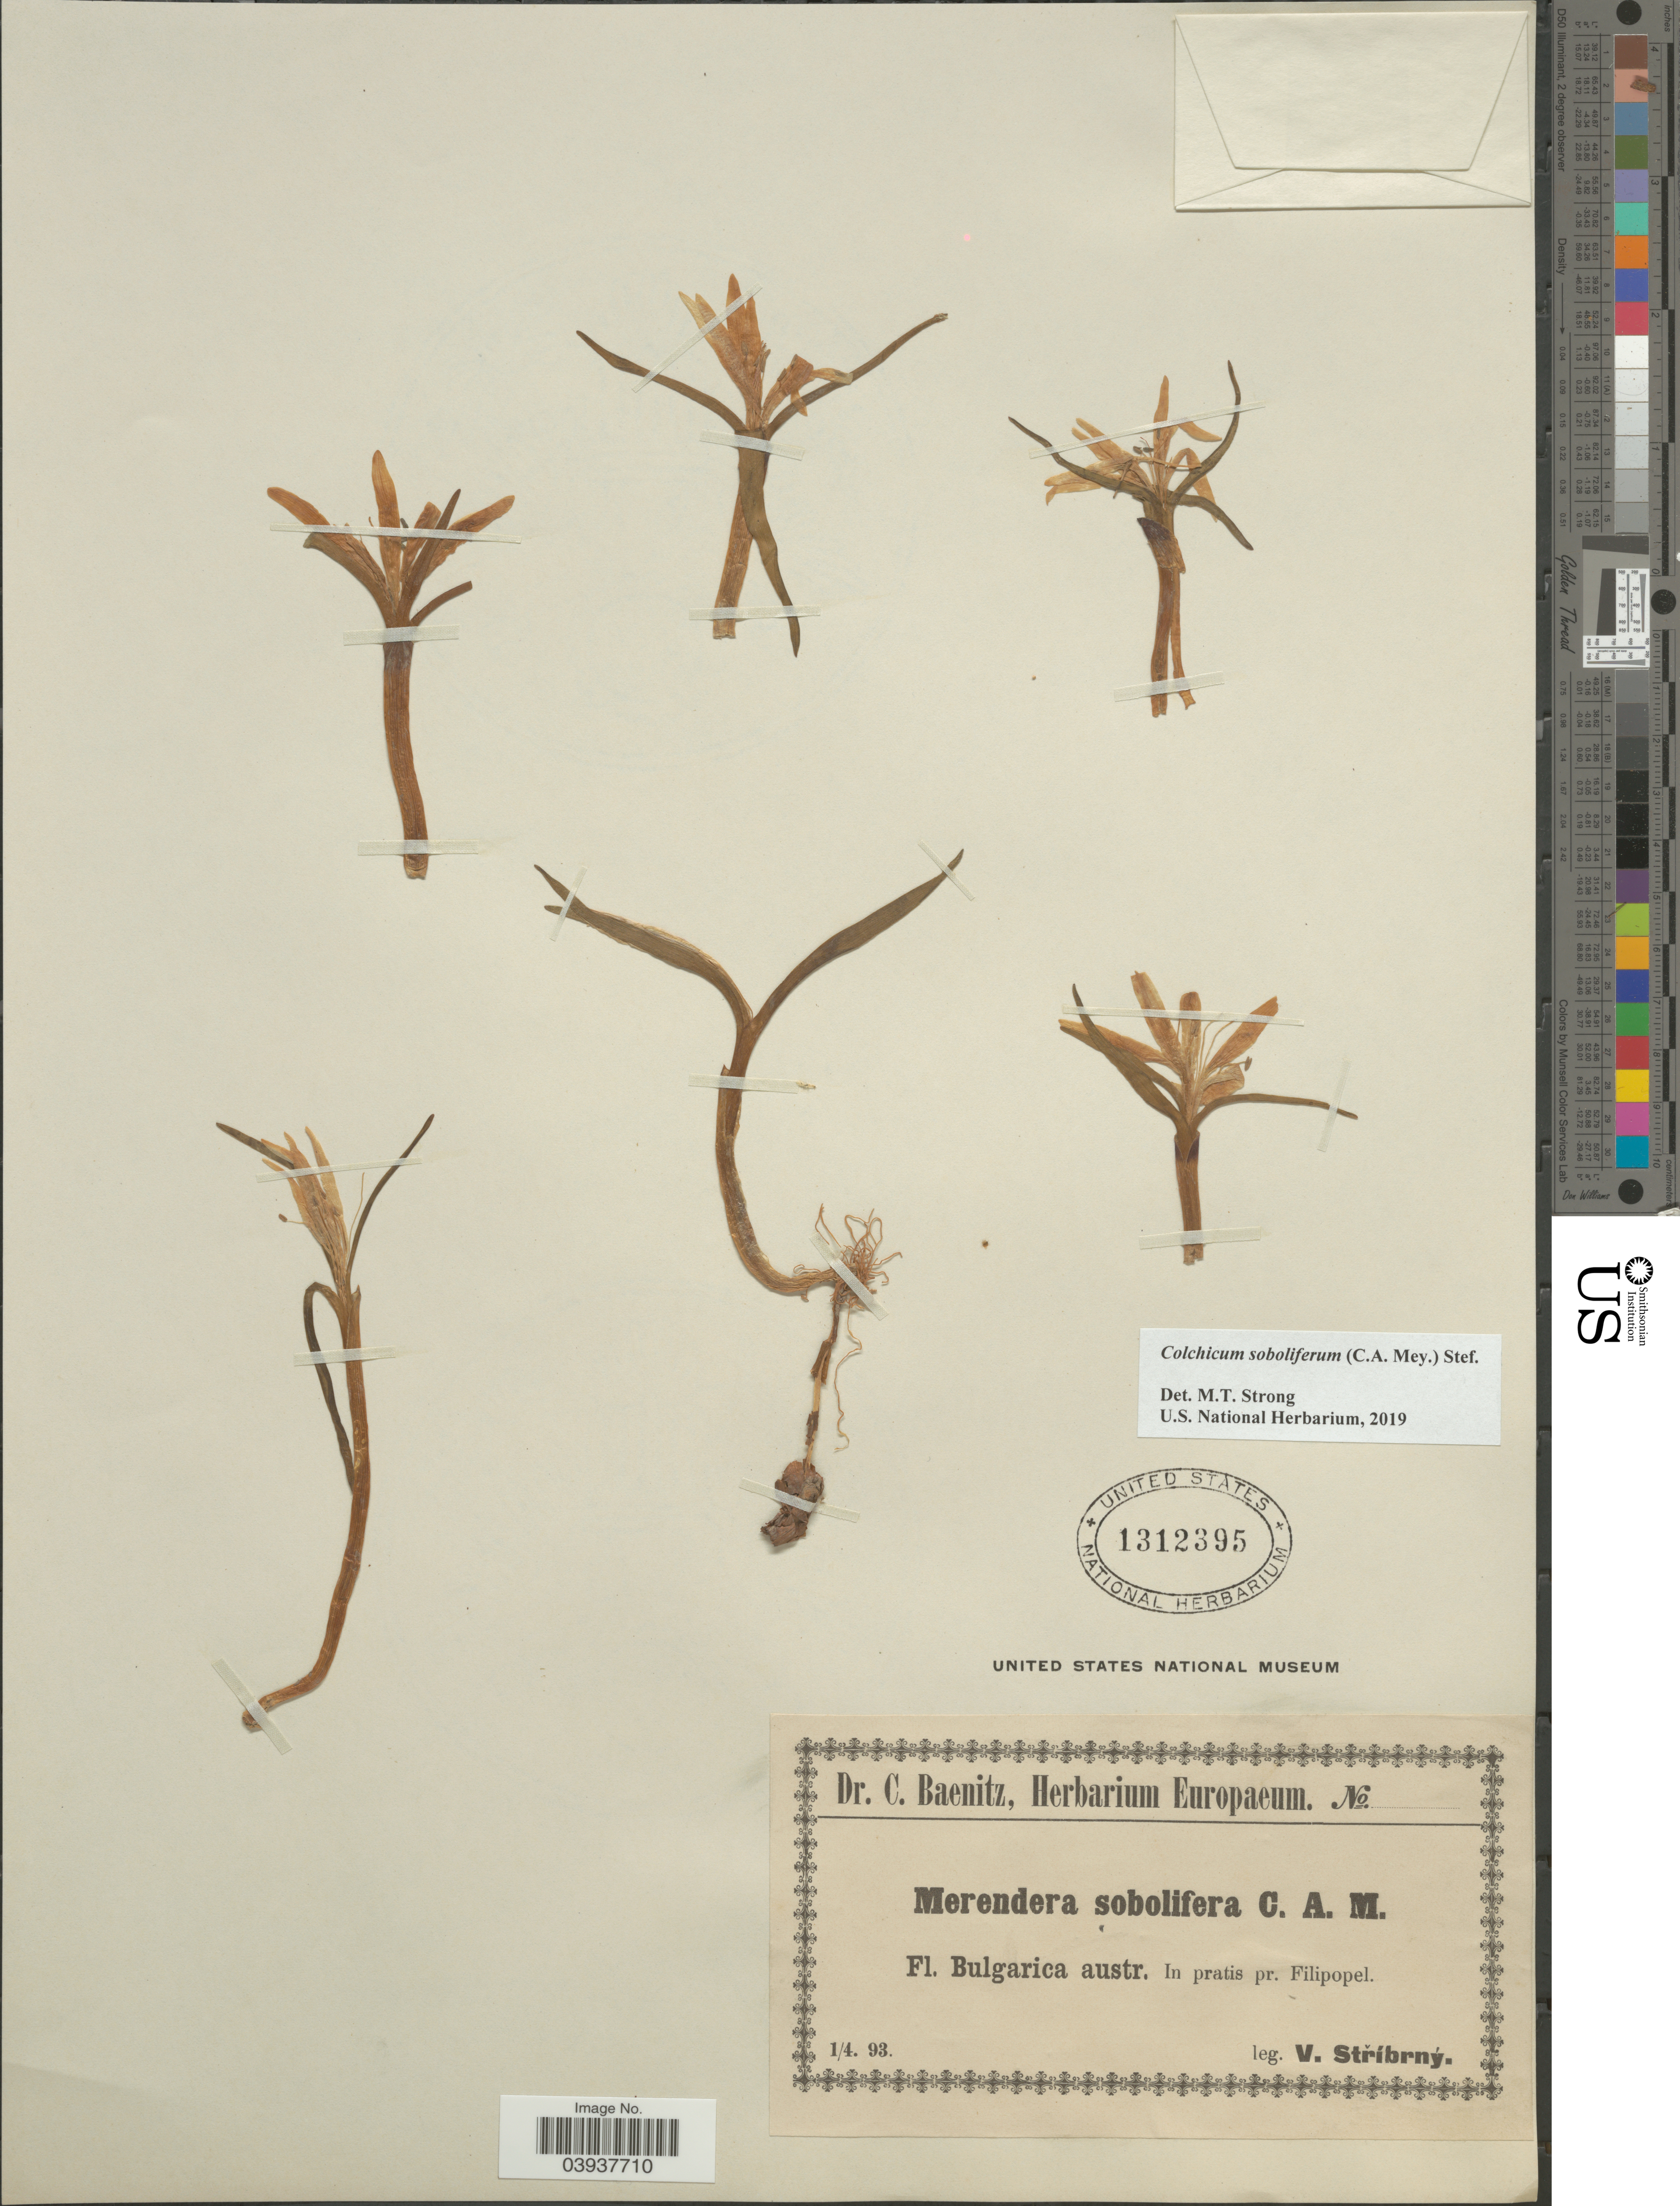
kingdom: Plantae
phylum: Tracheophyta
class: Liliopsida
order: Liliales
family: Colchicaceae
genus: Colchicum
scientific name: Colchicum soboliferum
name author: Stef.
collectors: V. Stribrny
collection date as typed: Transcribed d/m/y: 1/4/93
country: Bulgaria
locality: Bulgarica austr. In pratis pr. Filipopel.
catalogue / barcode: US 1312395